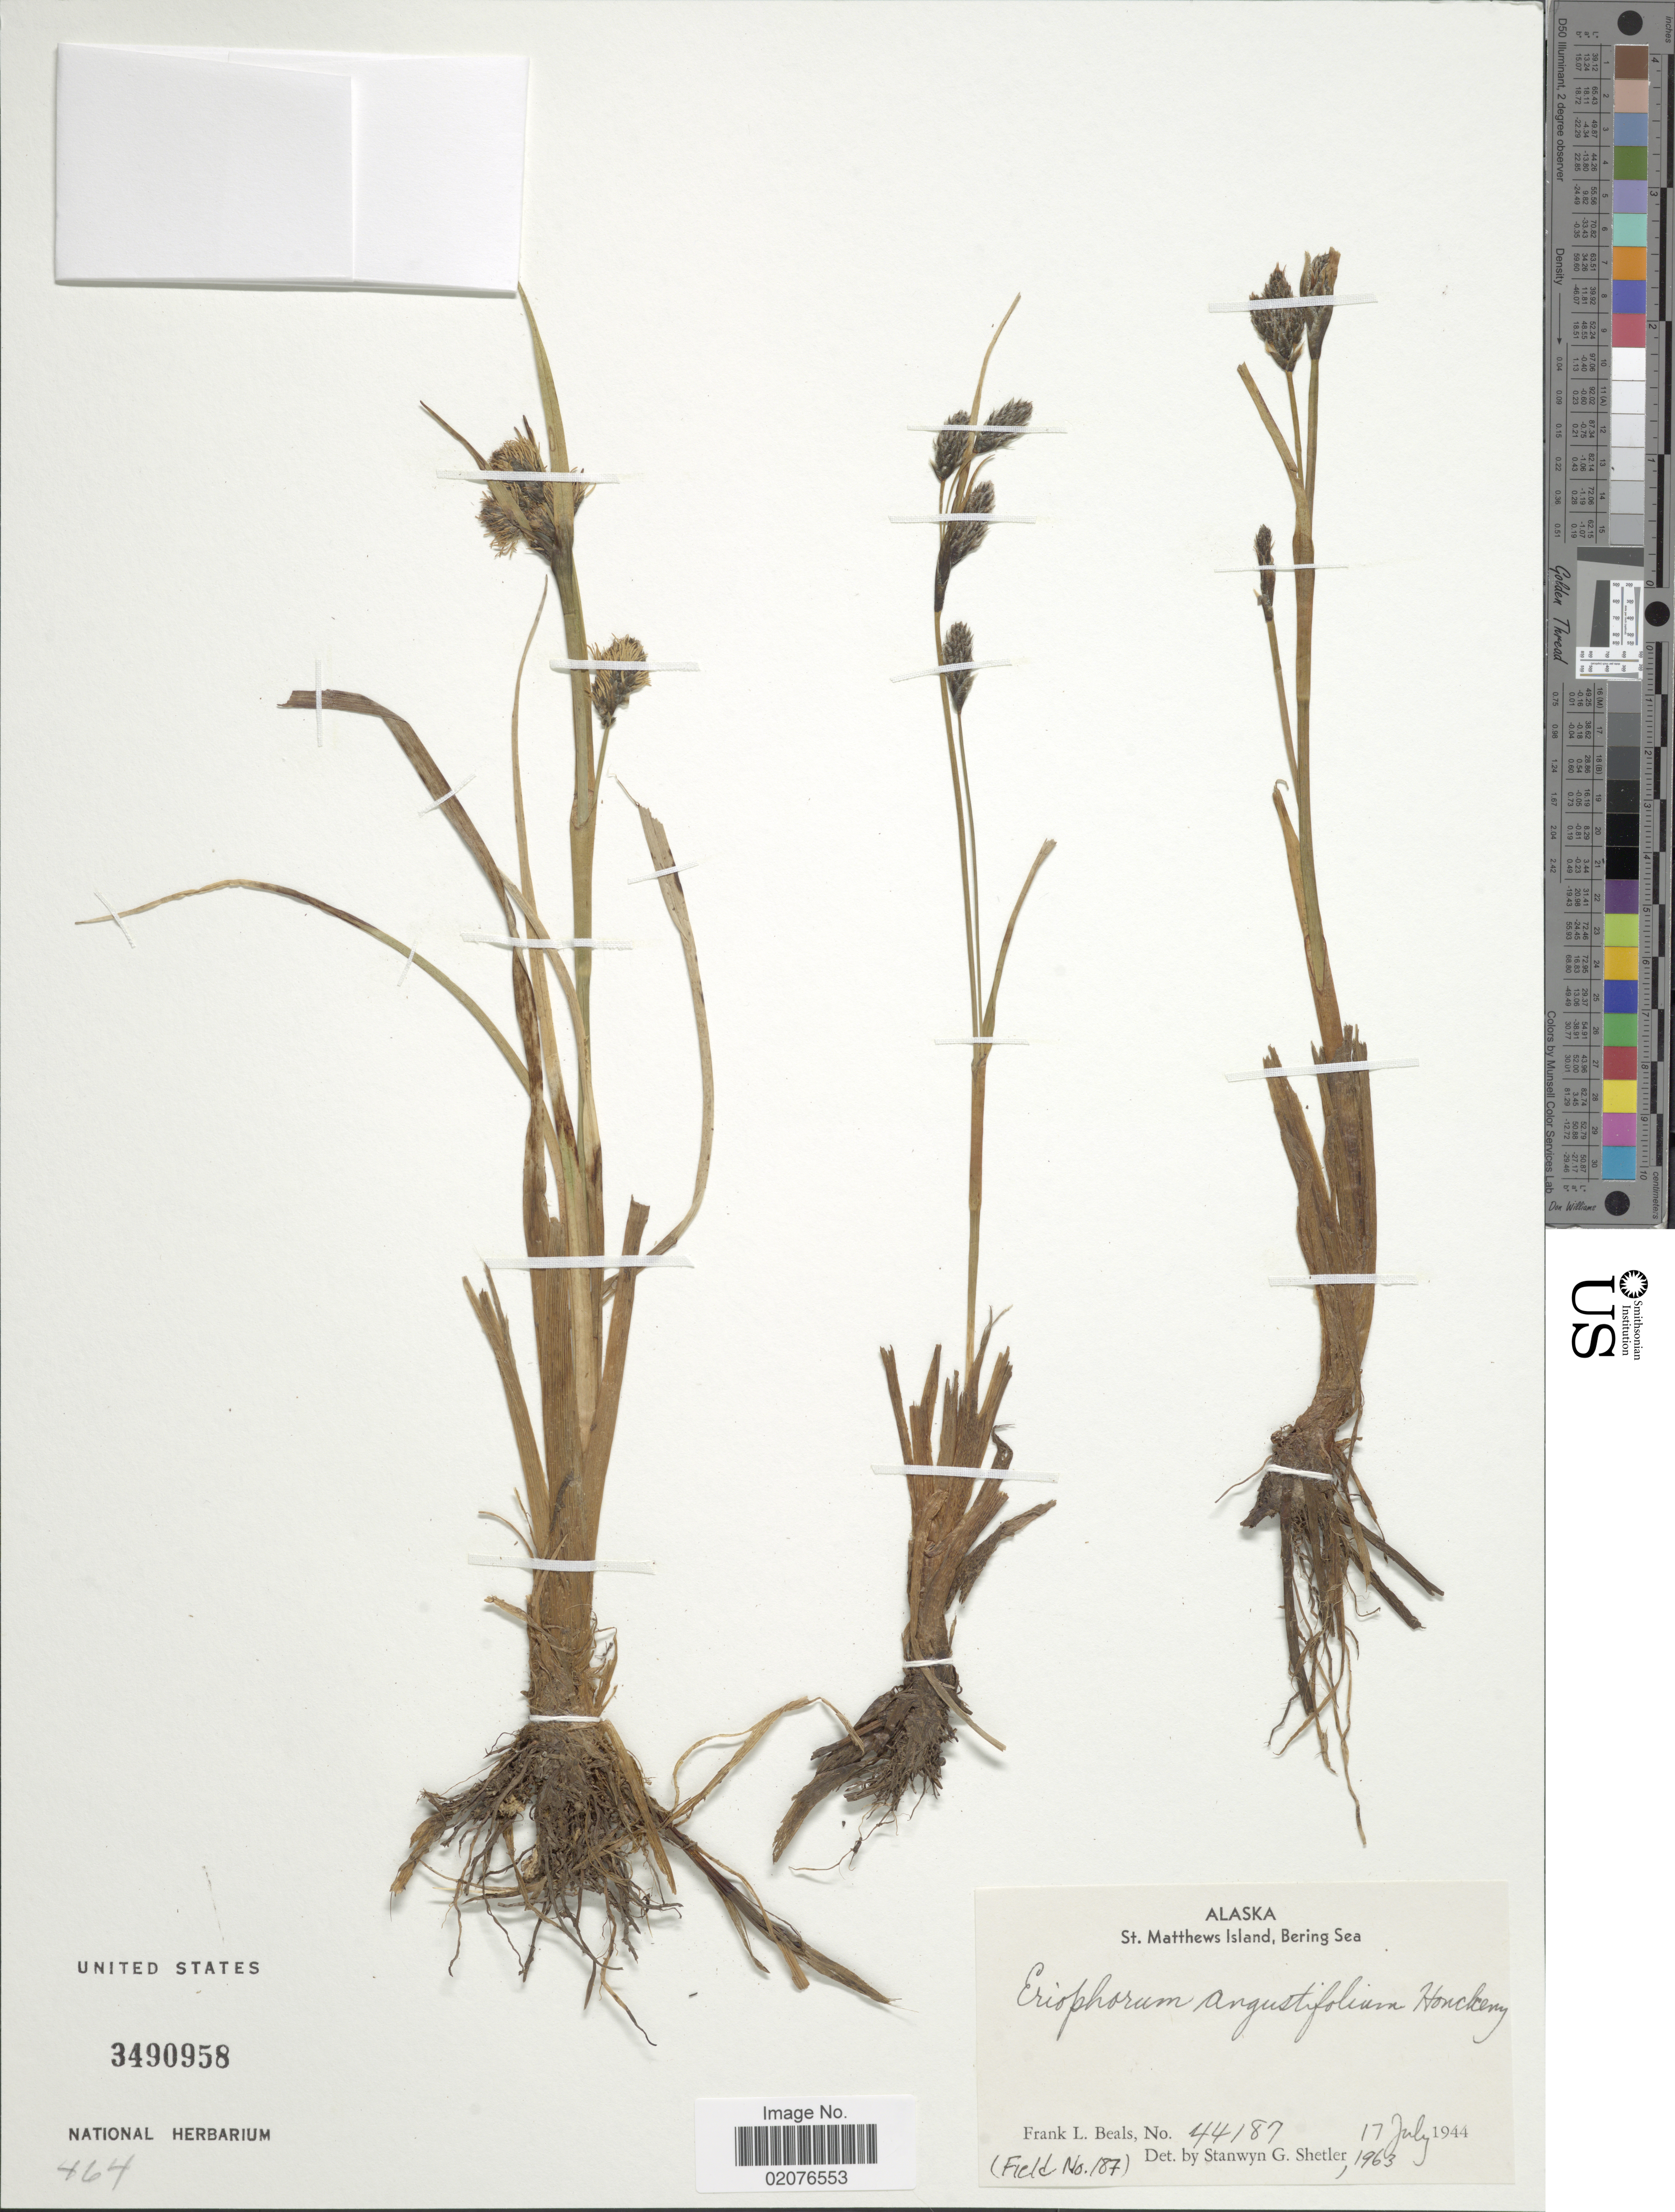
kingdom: Plantae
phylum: Tracheophyta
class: Liliopsida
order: Poales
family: Cyperaceae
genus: Eriophorum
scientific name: Eriophorum angustifolium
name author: Honck.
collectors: F. Beals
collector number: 44187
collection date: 1944-07-17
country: United States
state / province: Alaska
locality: St Matthews Island, Bering Sea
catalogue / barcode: US 3490958